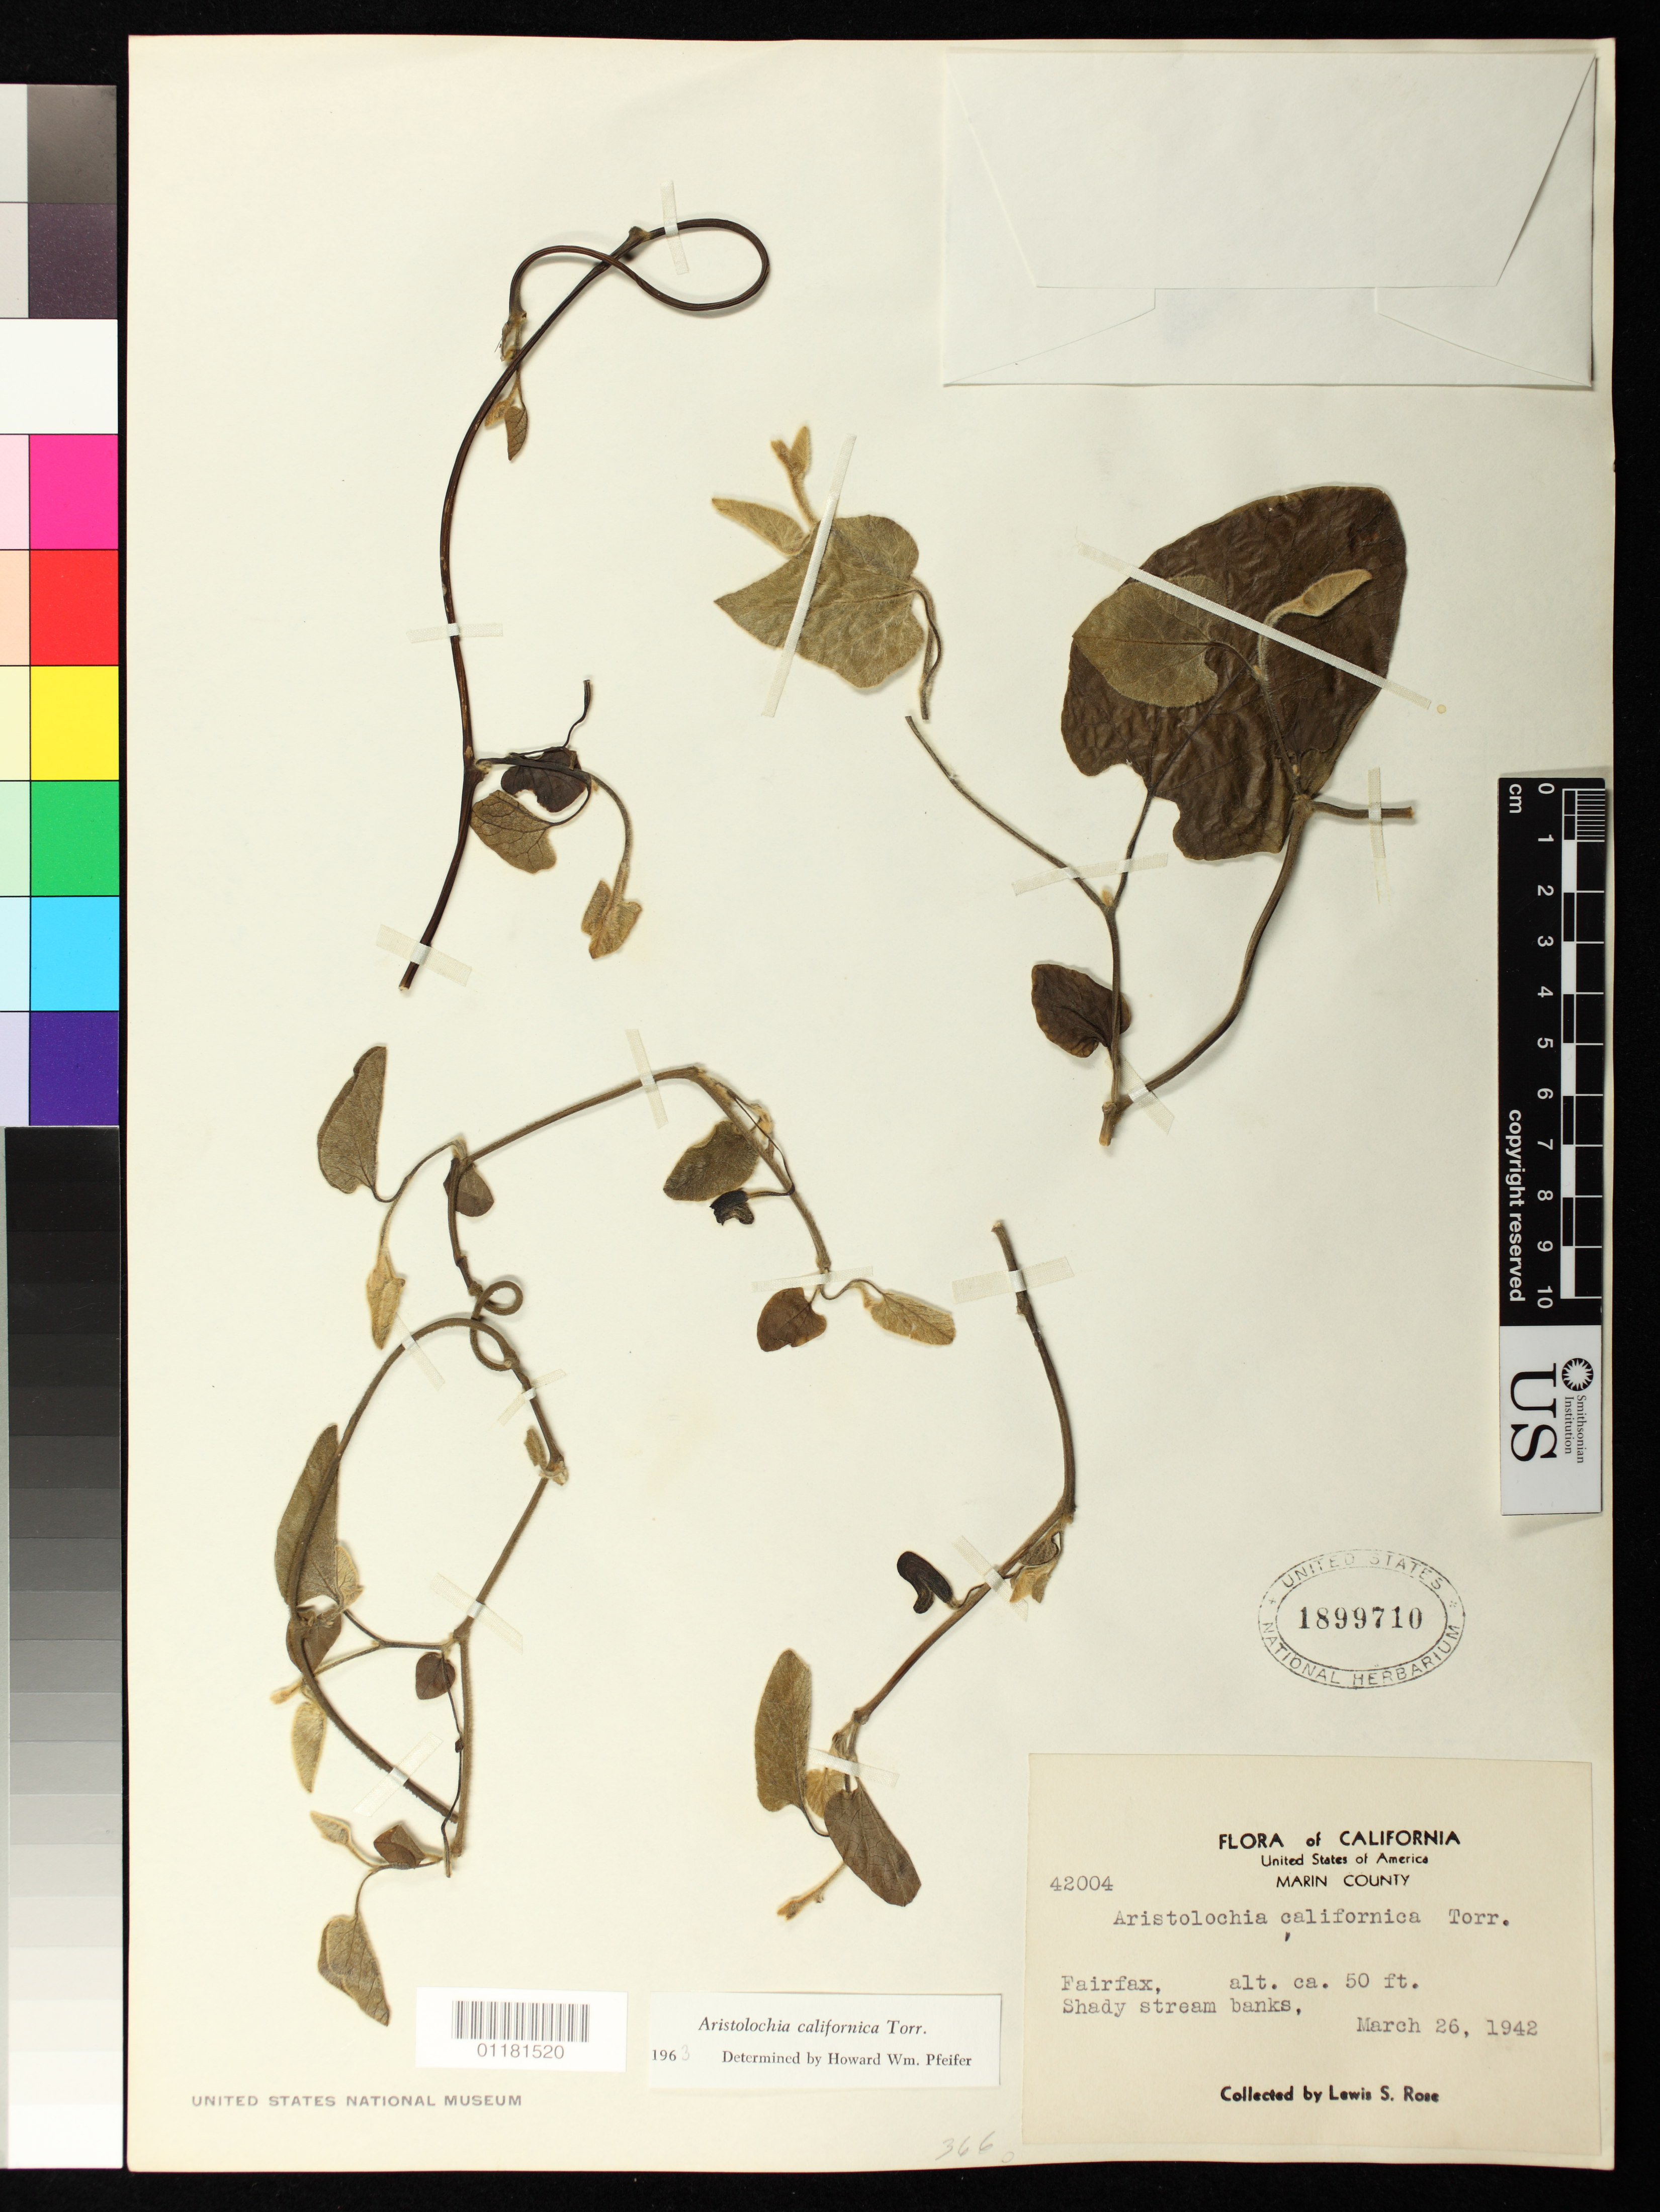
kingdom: Plantae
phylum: Tracheophyta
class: Magnoliopsida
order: Piperales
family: Aristolochiaceae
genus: Aristolochia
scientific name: Aristolochia californica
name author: Torr.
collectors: L. S. Rose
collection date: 1942-03-26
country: United States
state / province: California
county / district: Marin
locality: Fairfax. Marin County.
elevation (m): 15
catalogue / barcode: US 1899710